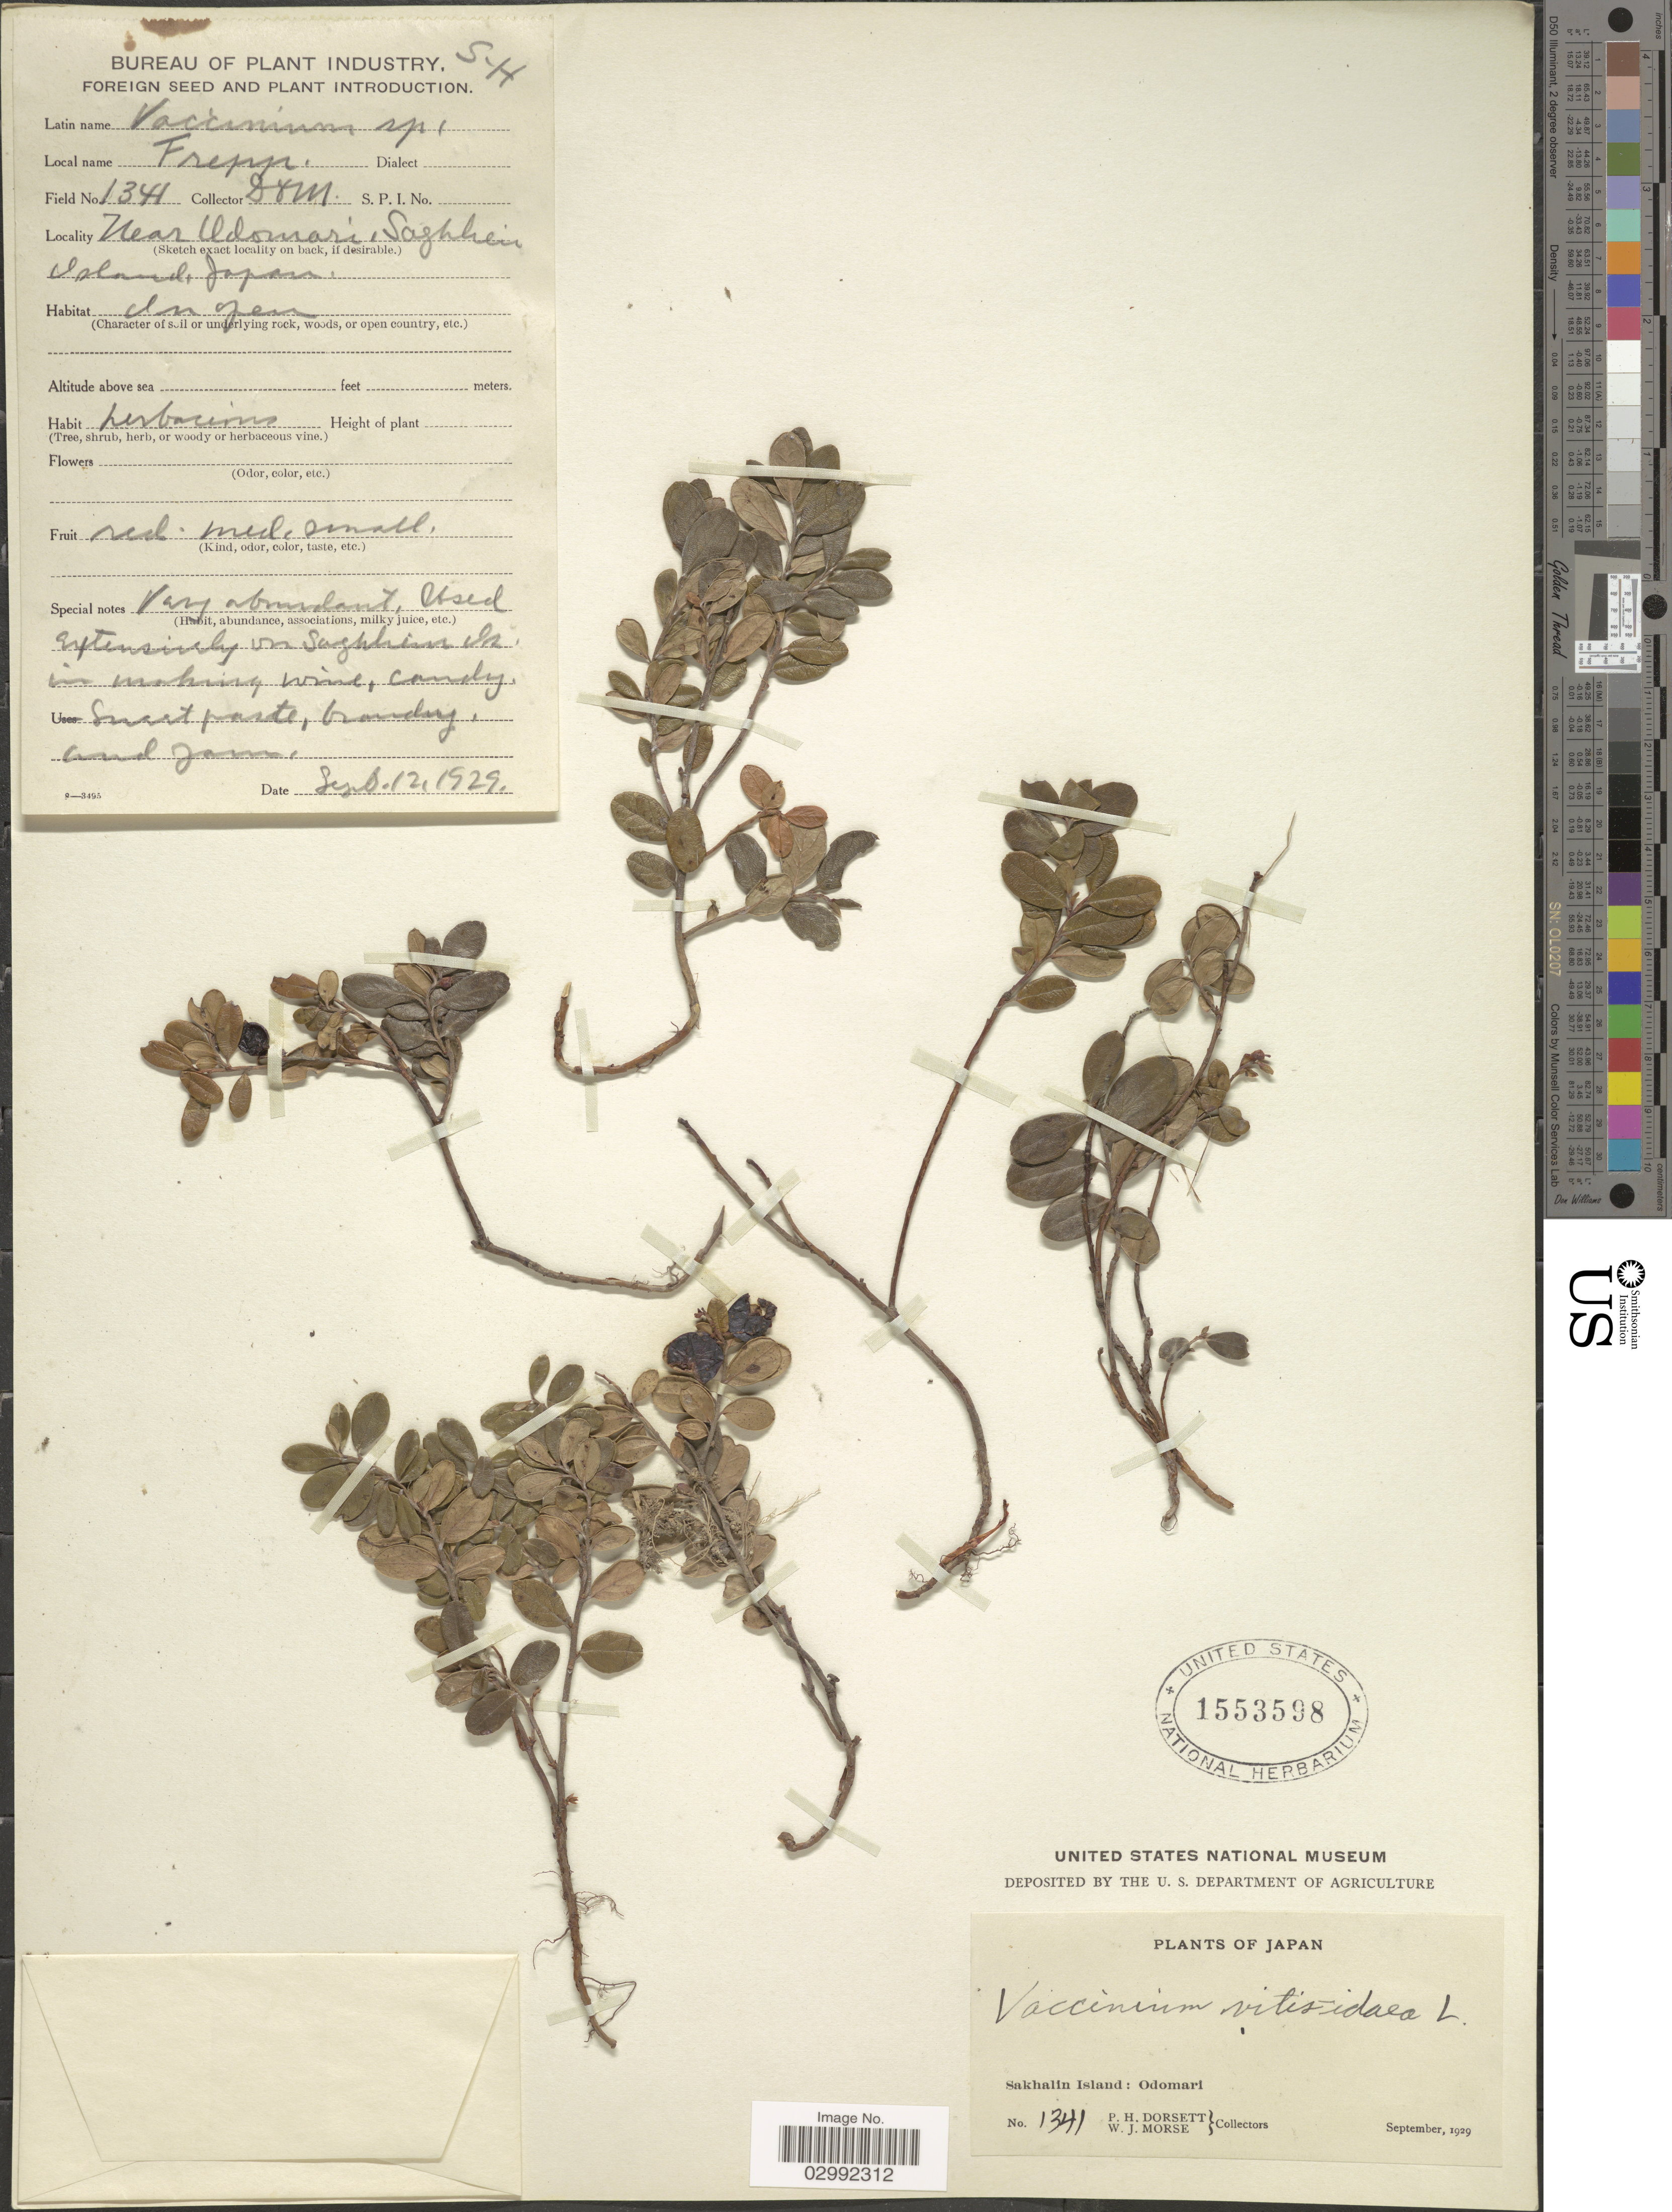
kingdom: Plantae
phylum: Tracheophyta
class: Magnoliopsida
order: Ericales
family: Ericaceae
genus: Vaccinium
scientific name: Vaccinium vitis-idaea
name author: L.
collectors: P. H. Dorsett & W. J. Morse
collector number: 1341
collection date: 1929-09-12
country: Japan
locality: Sakhalin Island: Odomari.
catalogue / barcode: US 1553598